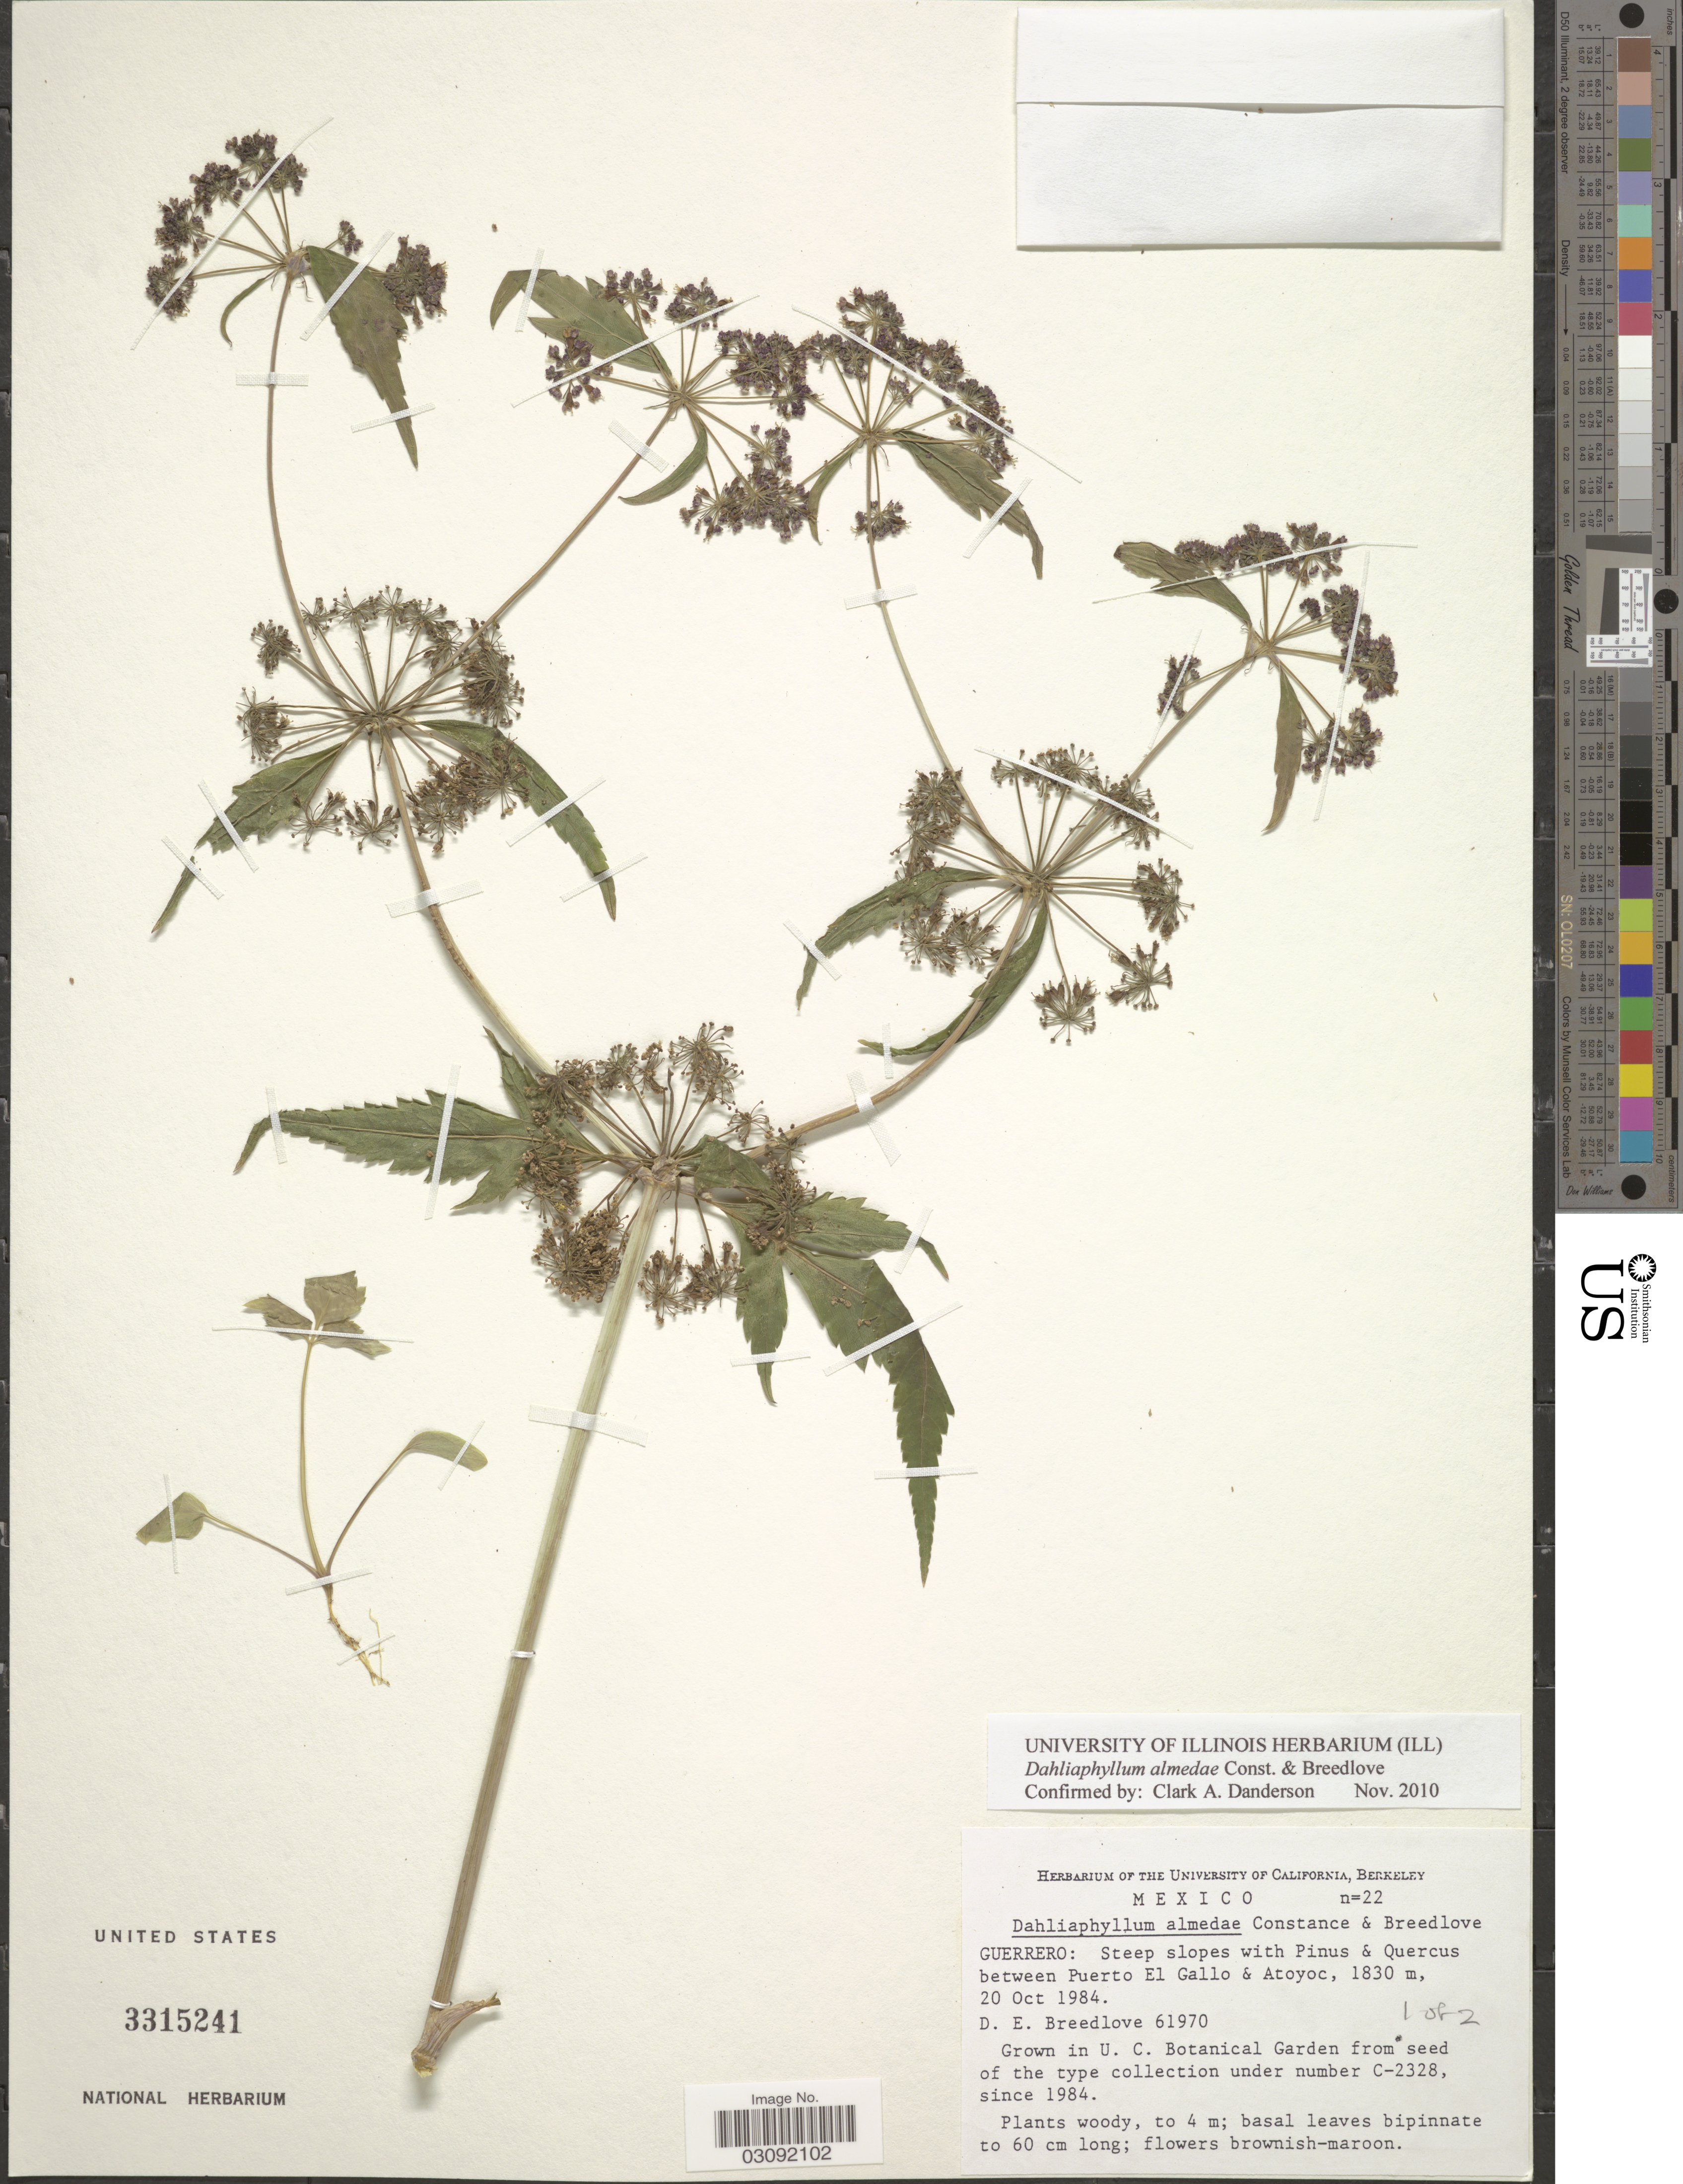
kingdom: Plantae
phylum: Tracheophyta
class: Magnoliopsida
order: Apiales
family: Apiaceae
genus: Dahliaphyllum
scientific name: Dahliaphyllum almedae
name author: Constance & Breedlove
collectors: D. E. Breedlove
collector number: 61970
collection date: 1984-10-20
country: Mexico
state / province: Guerrero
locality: Between Puerto El Gallo & Atoyoc.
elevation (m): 1830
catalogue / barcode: US 3315241